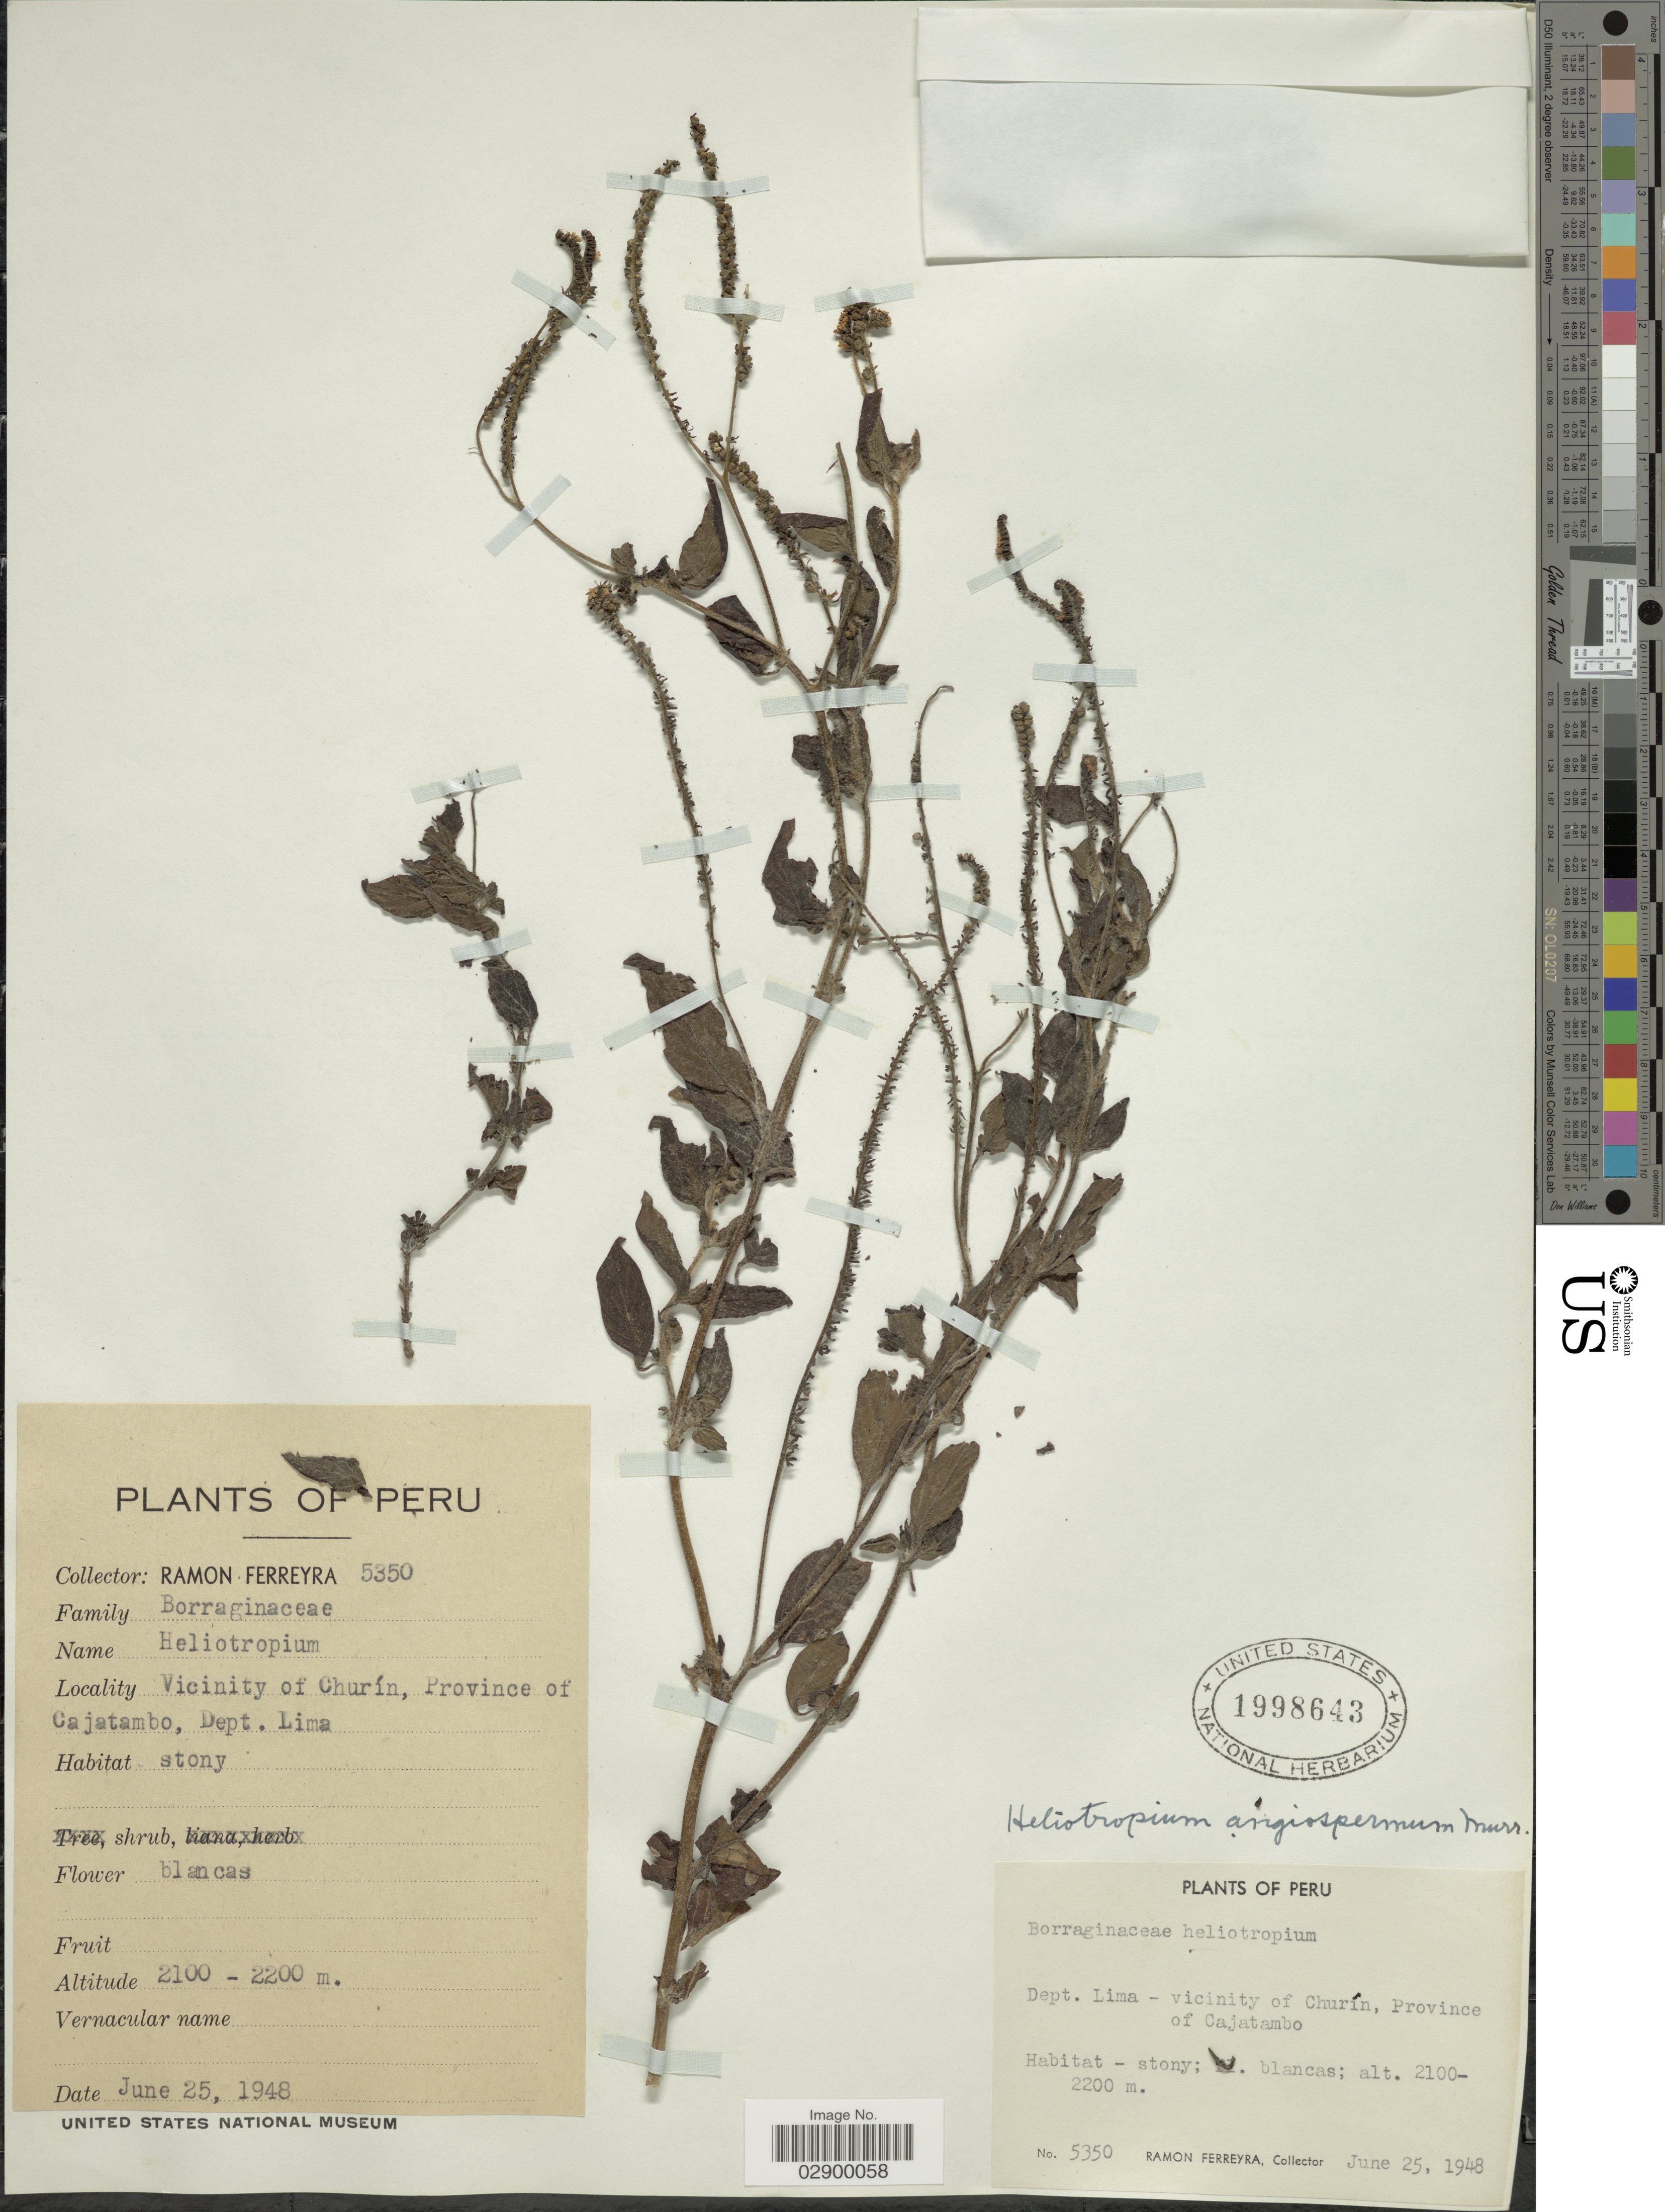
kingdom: Plantae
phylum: Tracheophyta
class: Magnoliopsida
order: Boraginales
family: Heliotropiaceae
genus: Heliotropium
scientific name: Heliotropium angiospermum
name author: Murray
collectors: R. A. Ferreyra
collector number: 5350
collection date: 1948-06-25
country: Peru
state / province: Lima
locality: Vicinity of Churín, Province of Cajatambo, Dept. Lima.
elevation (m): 2100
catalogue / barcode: US 1998643